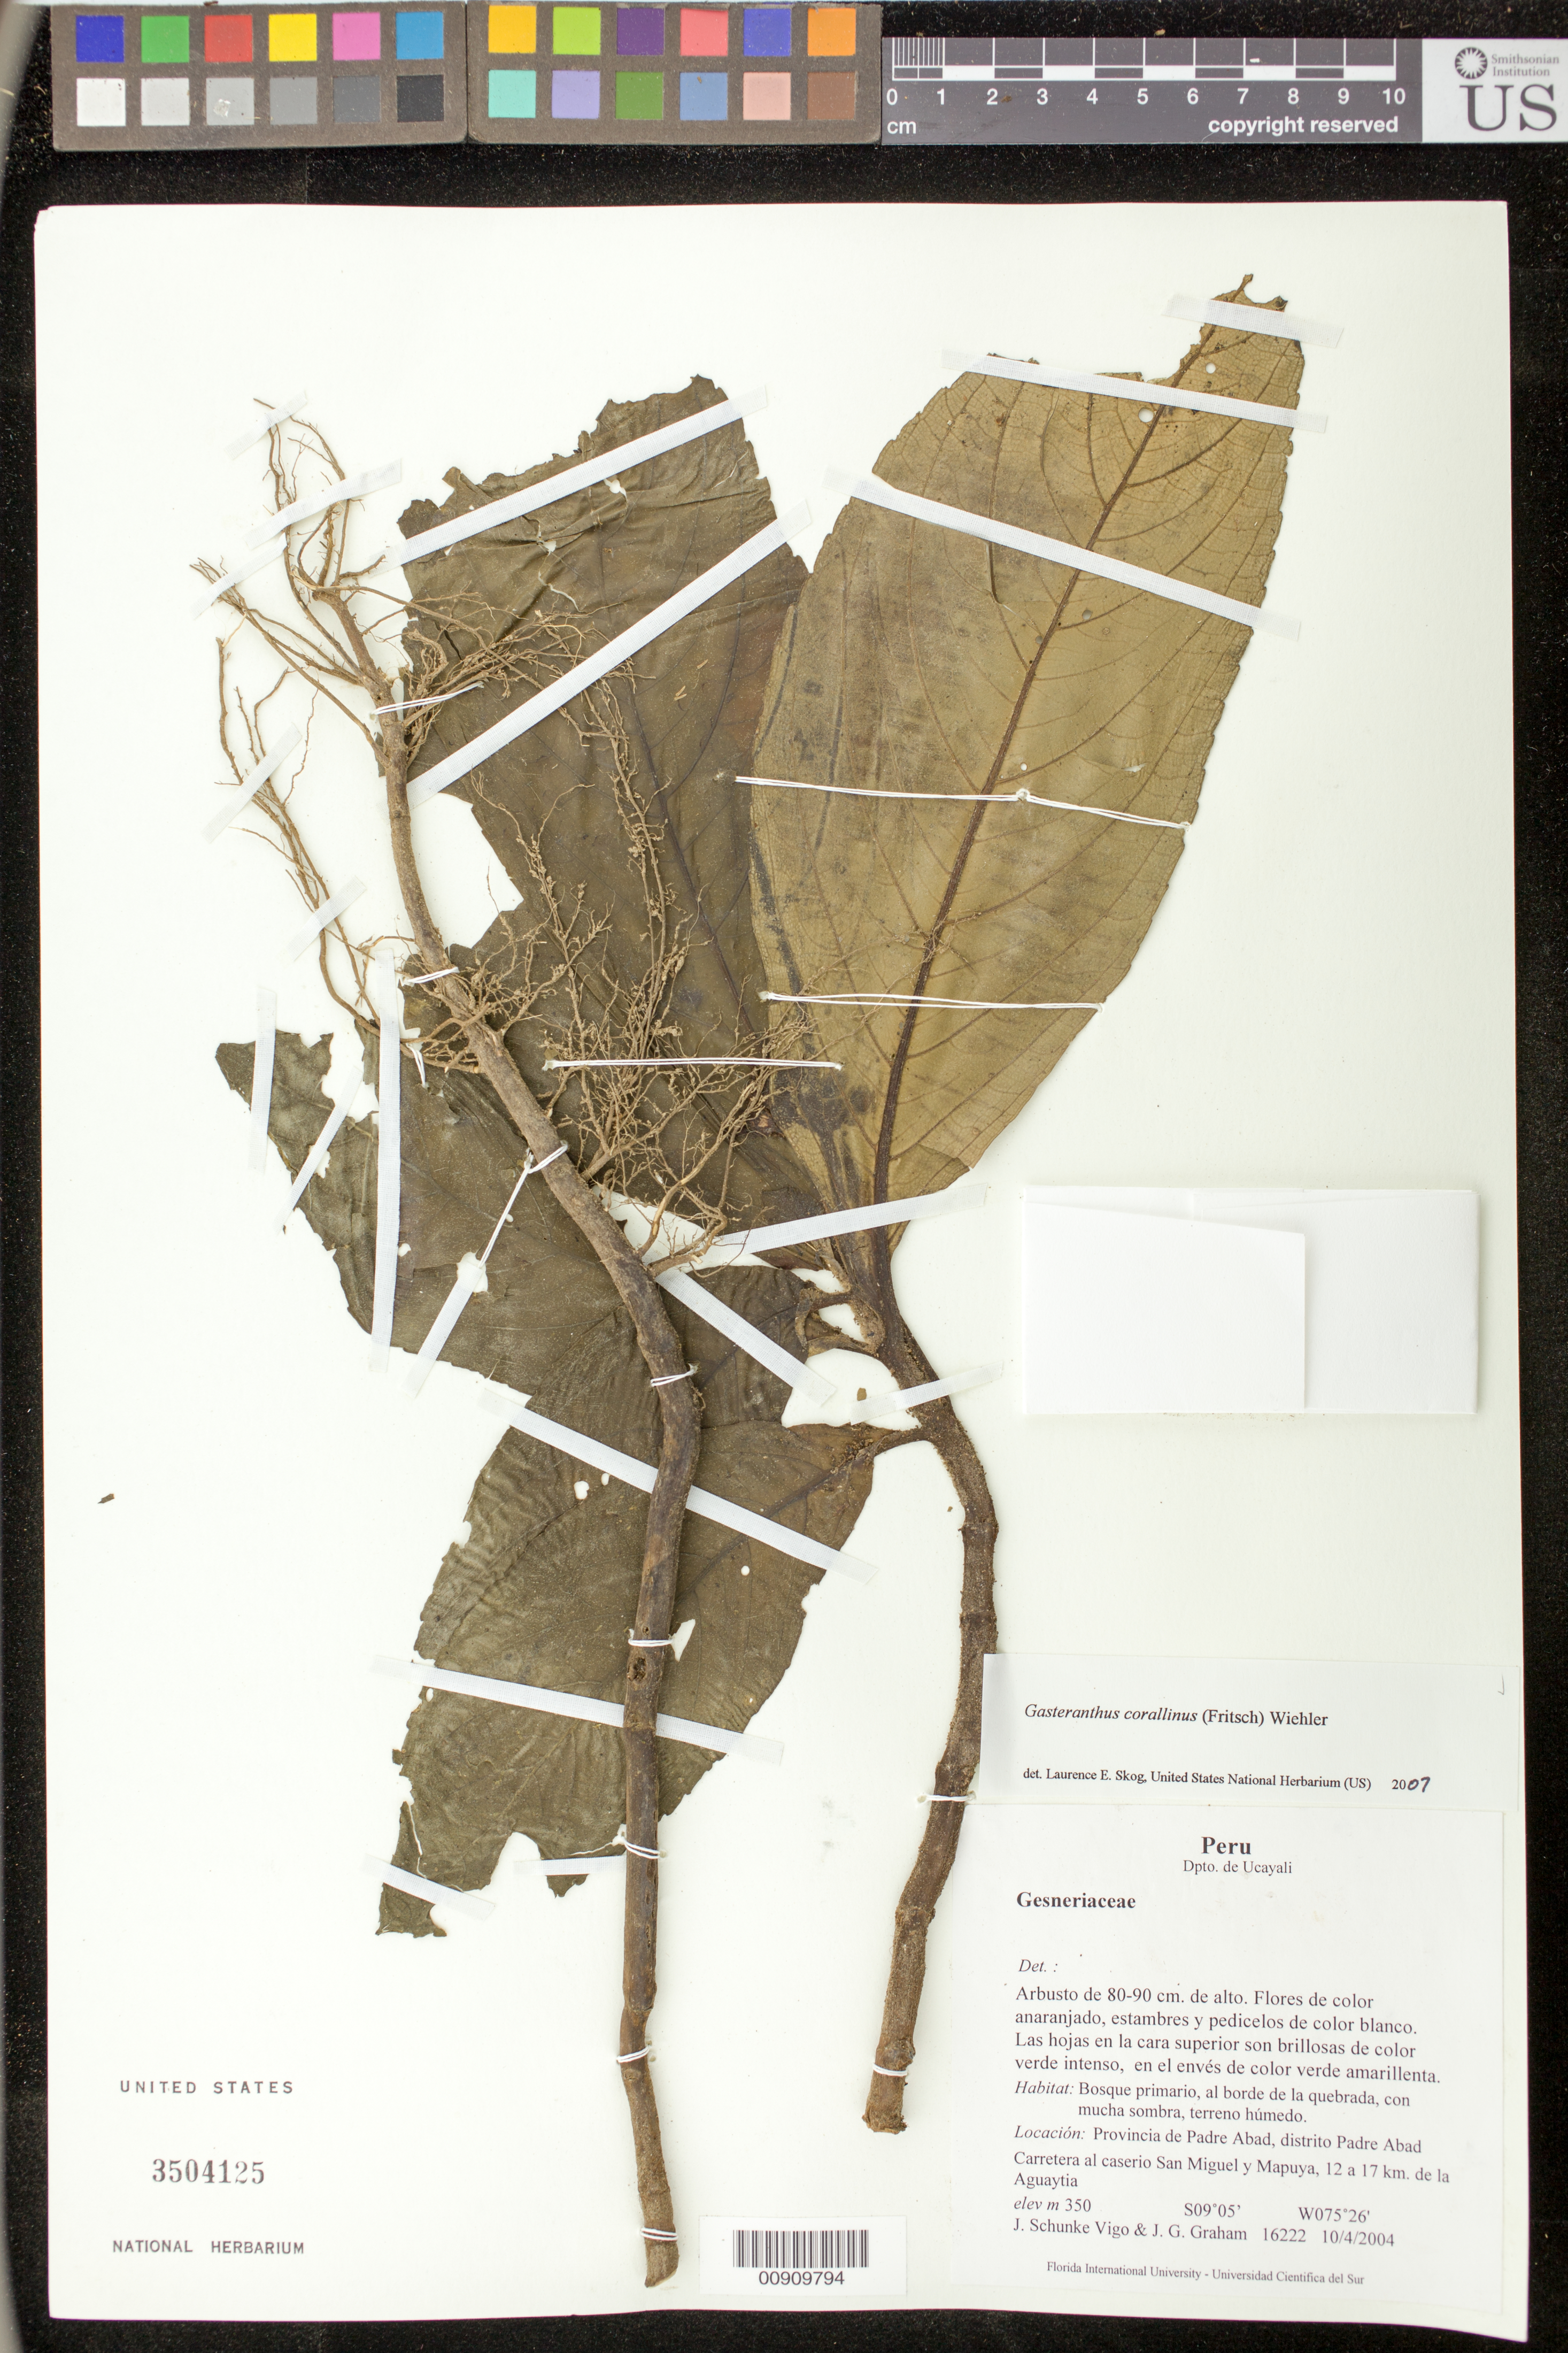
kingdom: Plantae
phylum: Tracheophyta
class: Magnoliopsida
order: Lamiales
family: Gesneriaceae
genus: Gasteranthus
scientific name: Gasteranthus corallinus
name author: (Fritsch) Wiehler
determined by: Skog, Laurence E.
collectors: J. Schunke Vigo & J. G. Graham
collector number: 16222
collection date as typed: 04 Oct 2004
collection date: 2004-10-04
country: Peru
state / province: Ucayali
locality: Provincia de Padre Abad, distrito Padre Abad. Carretera al caserio San Miguel y Mapuya, 12 a 17 km de la Aguaytia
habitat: Bosque primario, al borde de la quebrada, con mucha sombra, terreno húmedo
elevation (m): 350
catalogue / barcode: US 3504125